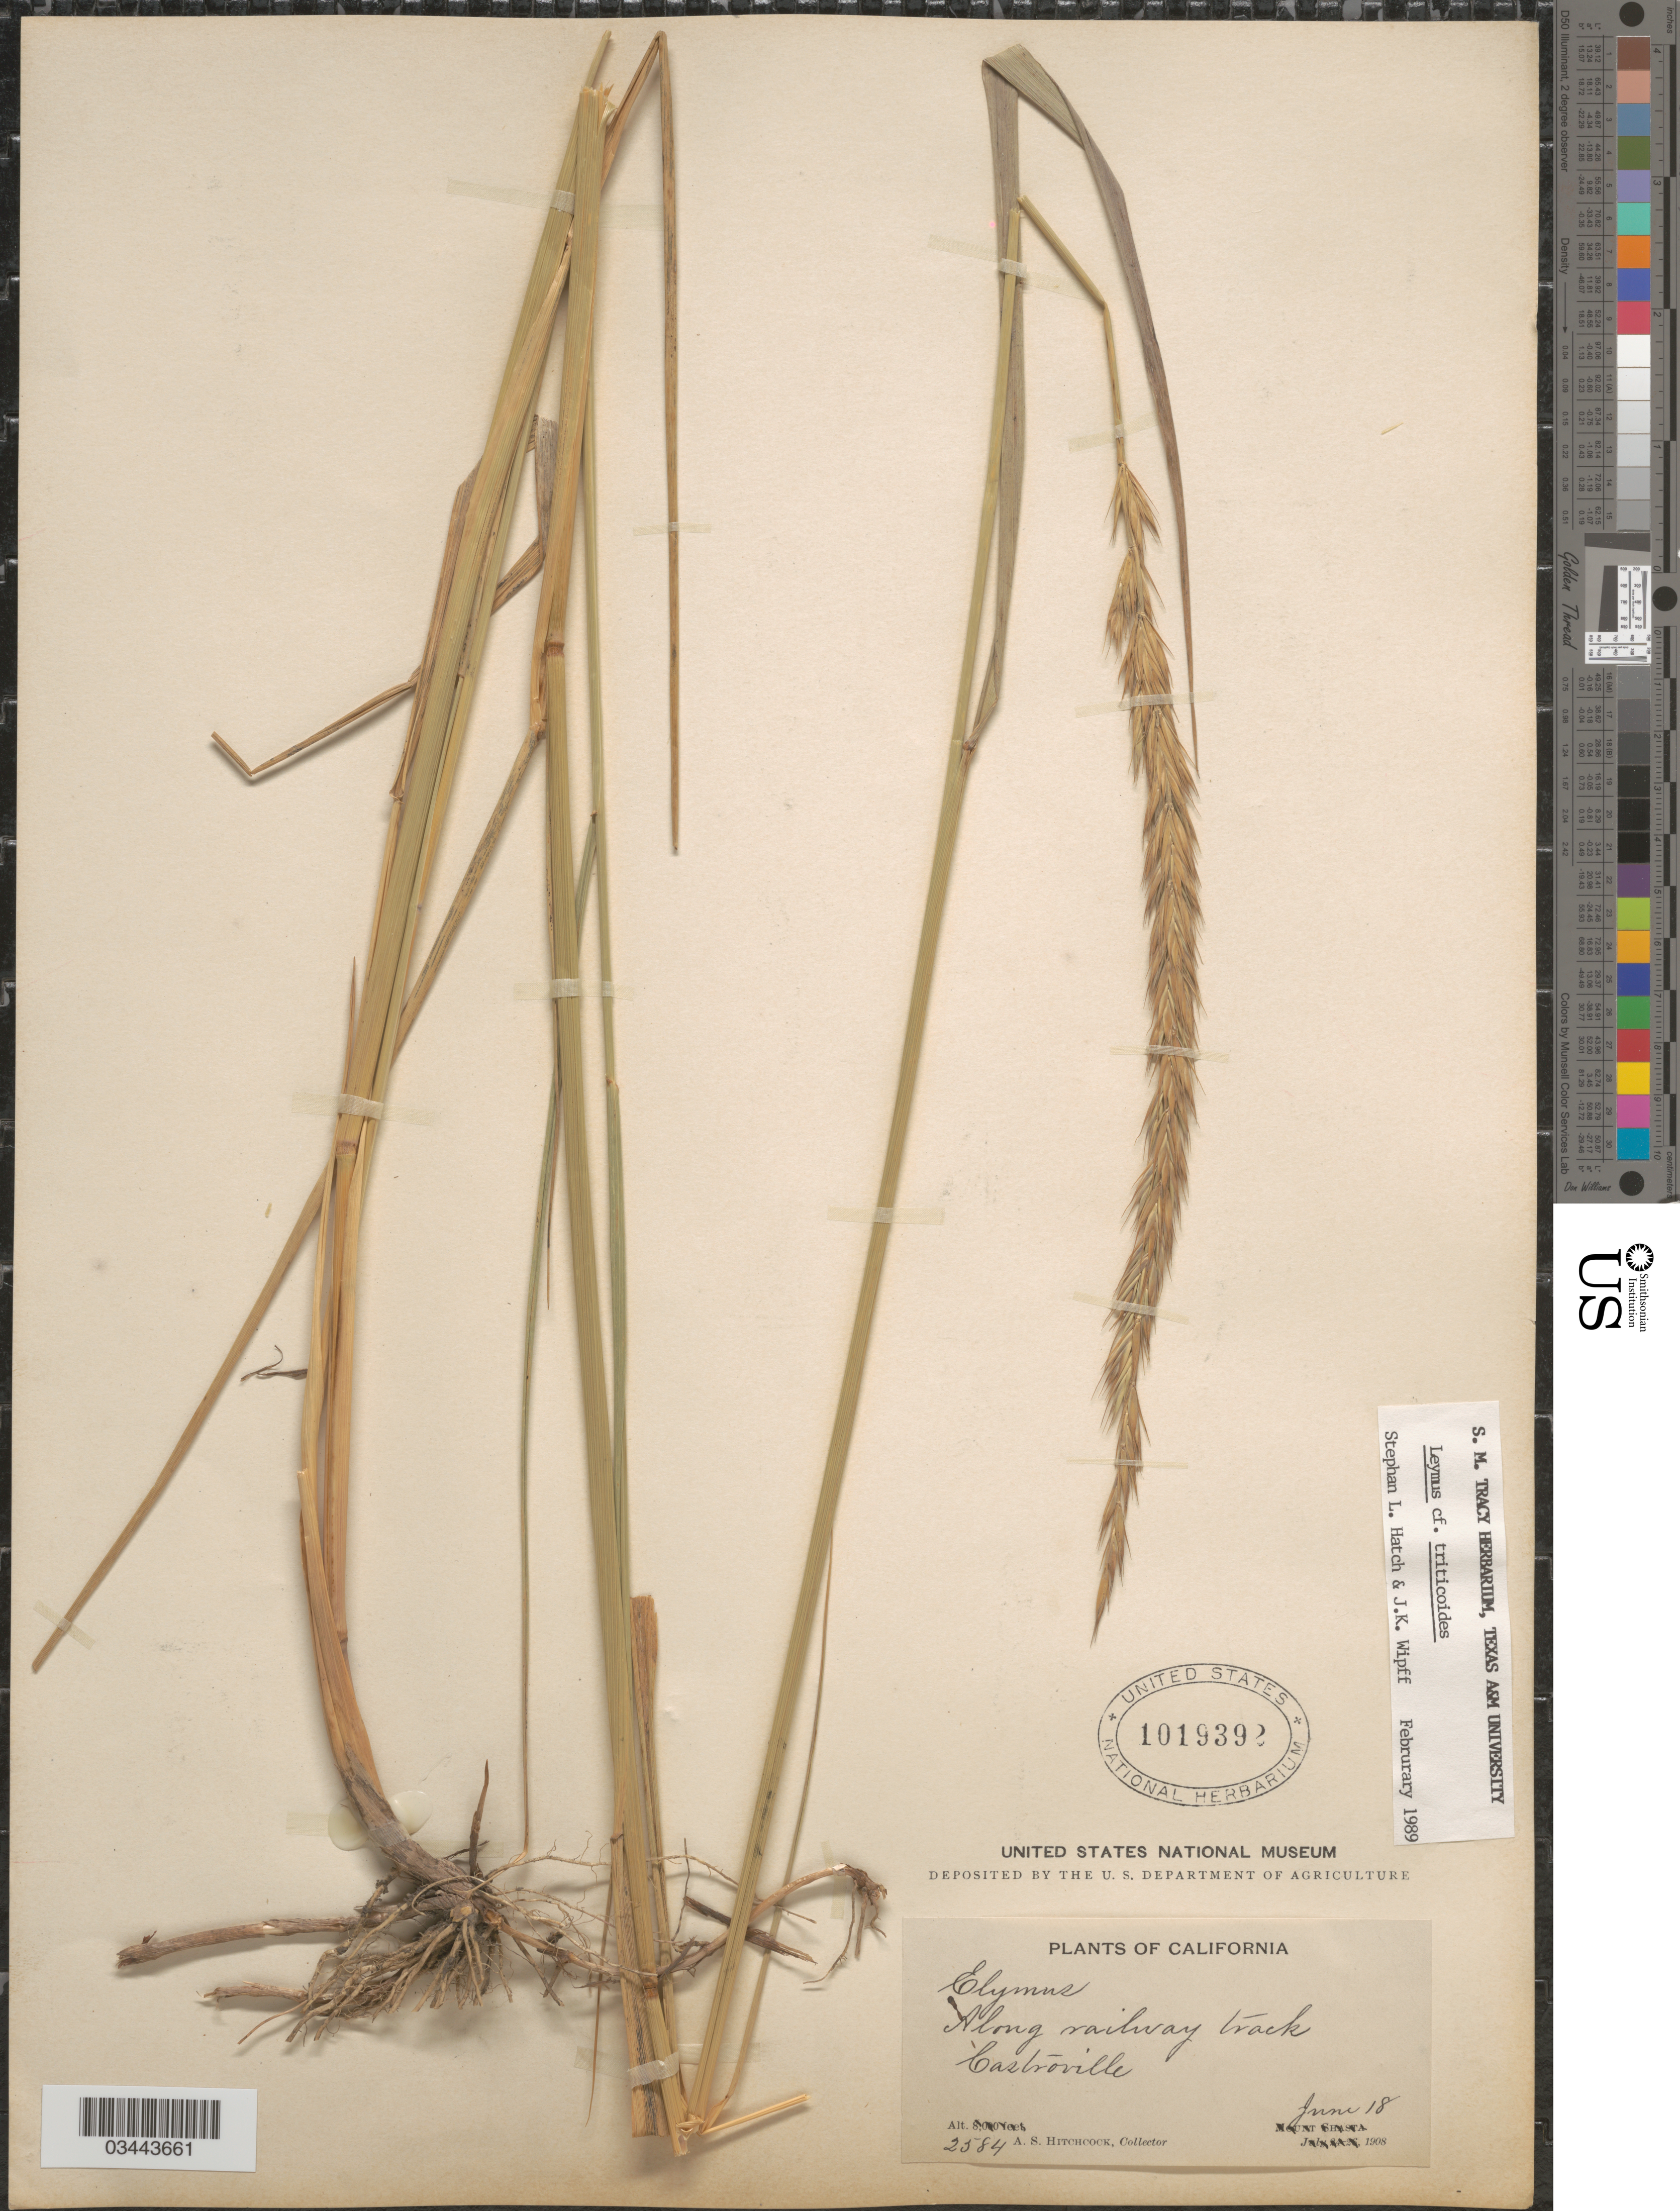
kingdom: Plantae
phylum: Tracheophyta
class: Liliopsida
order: Poales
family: Poaceae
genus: Leymus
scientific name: Leymus triticoides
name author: (Buckley) Pilg.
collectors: A. S. Hitchcock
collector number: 2584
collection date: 1908-06-18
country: United States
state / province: California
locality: Along railway track Castoville.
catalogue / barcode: US 1019392